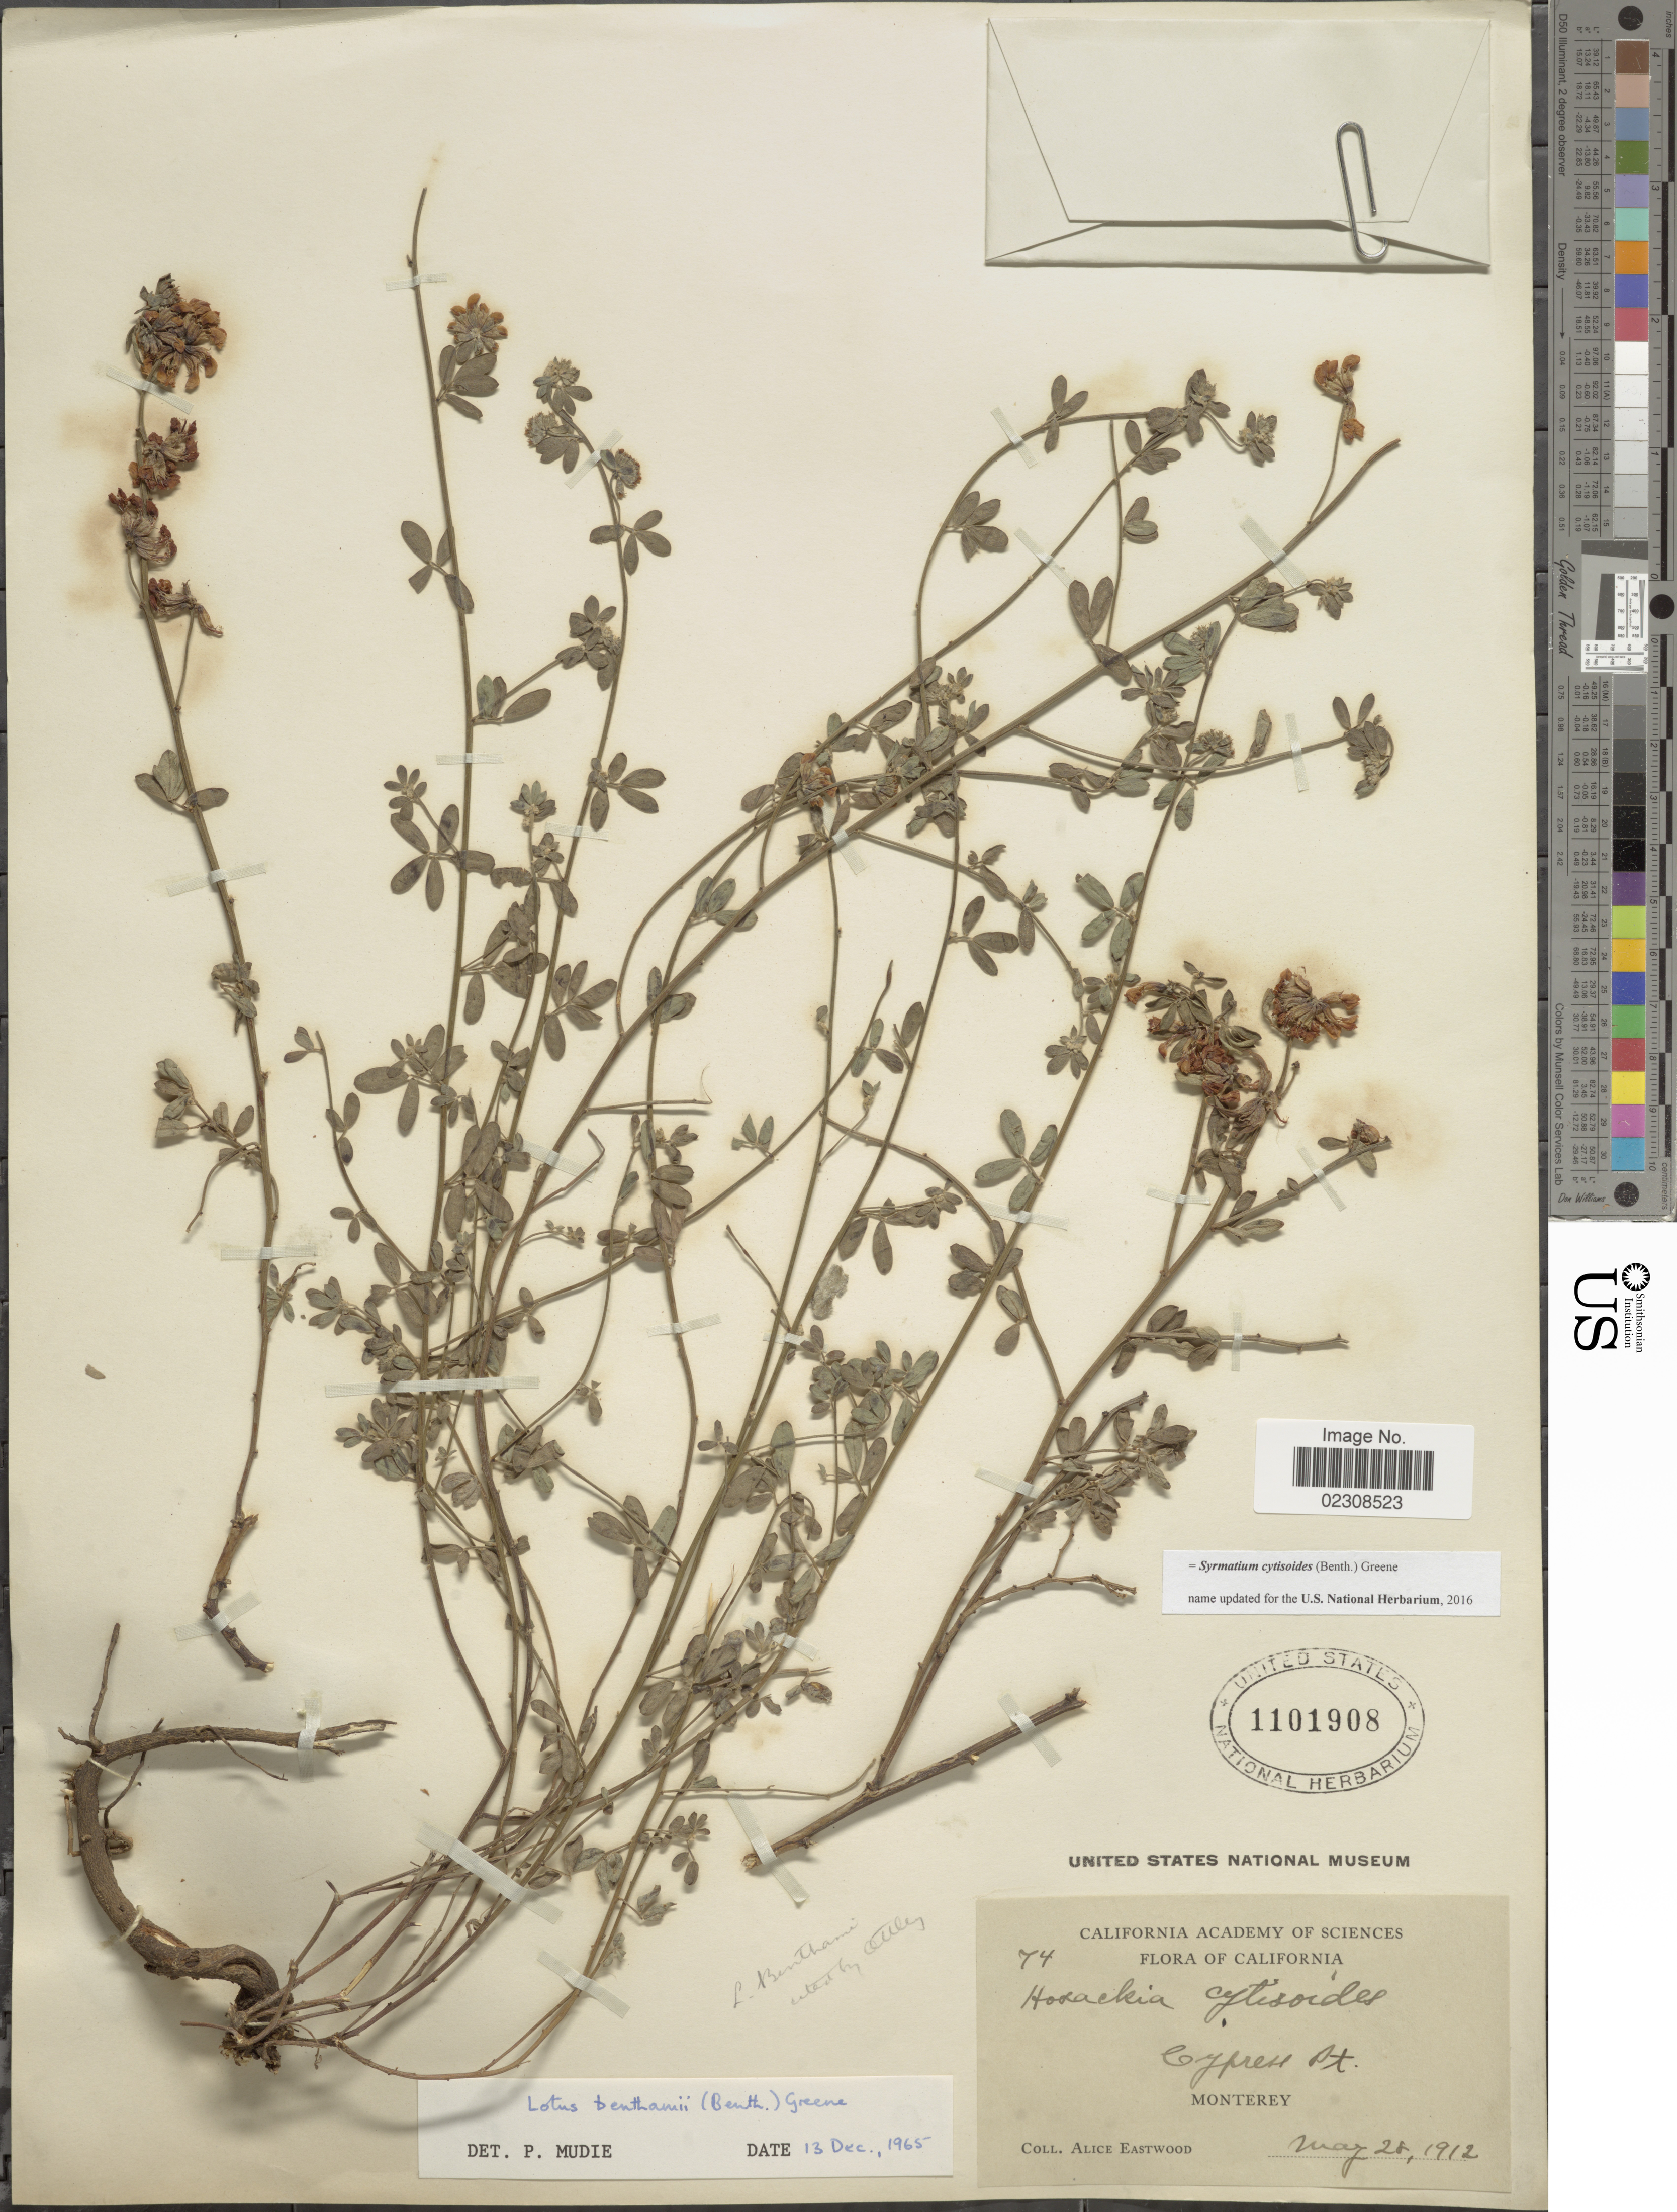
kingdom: Plantae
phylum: Tracheophyta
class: Magnoliopsida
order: Fabales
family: Fabaceae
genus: Syrmatium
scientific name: Syrmatium cytisoides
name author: (Benth.) Greene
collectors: A. Eastwood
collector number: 74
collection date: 1912-05-28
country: United States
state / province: California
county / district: Monterey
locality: Cypress Pt, Monterey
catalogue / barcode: US 1101908